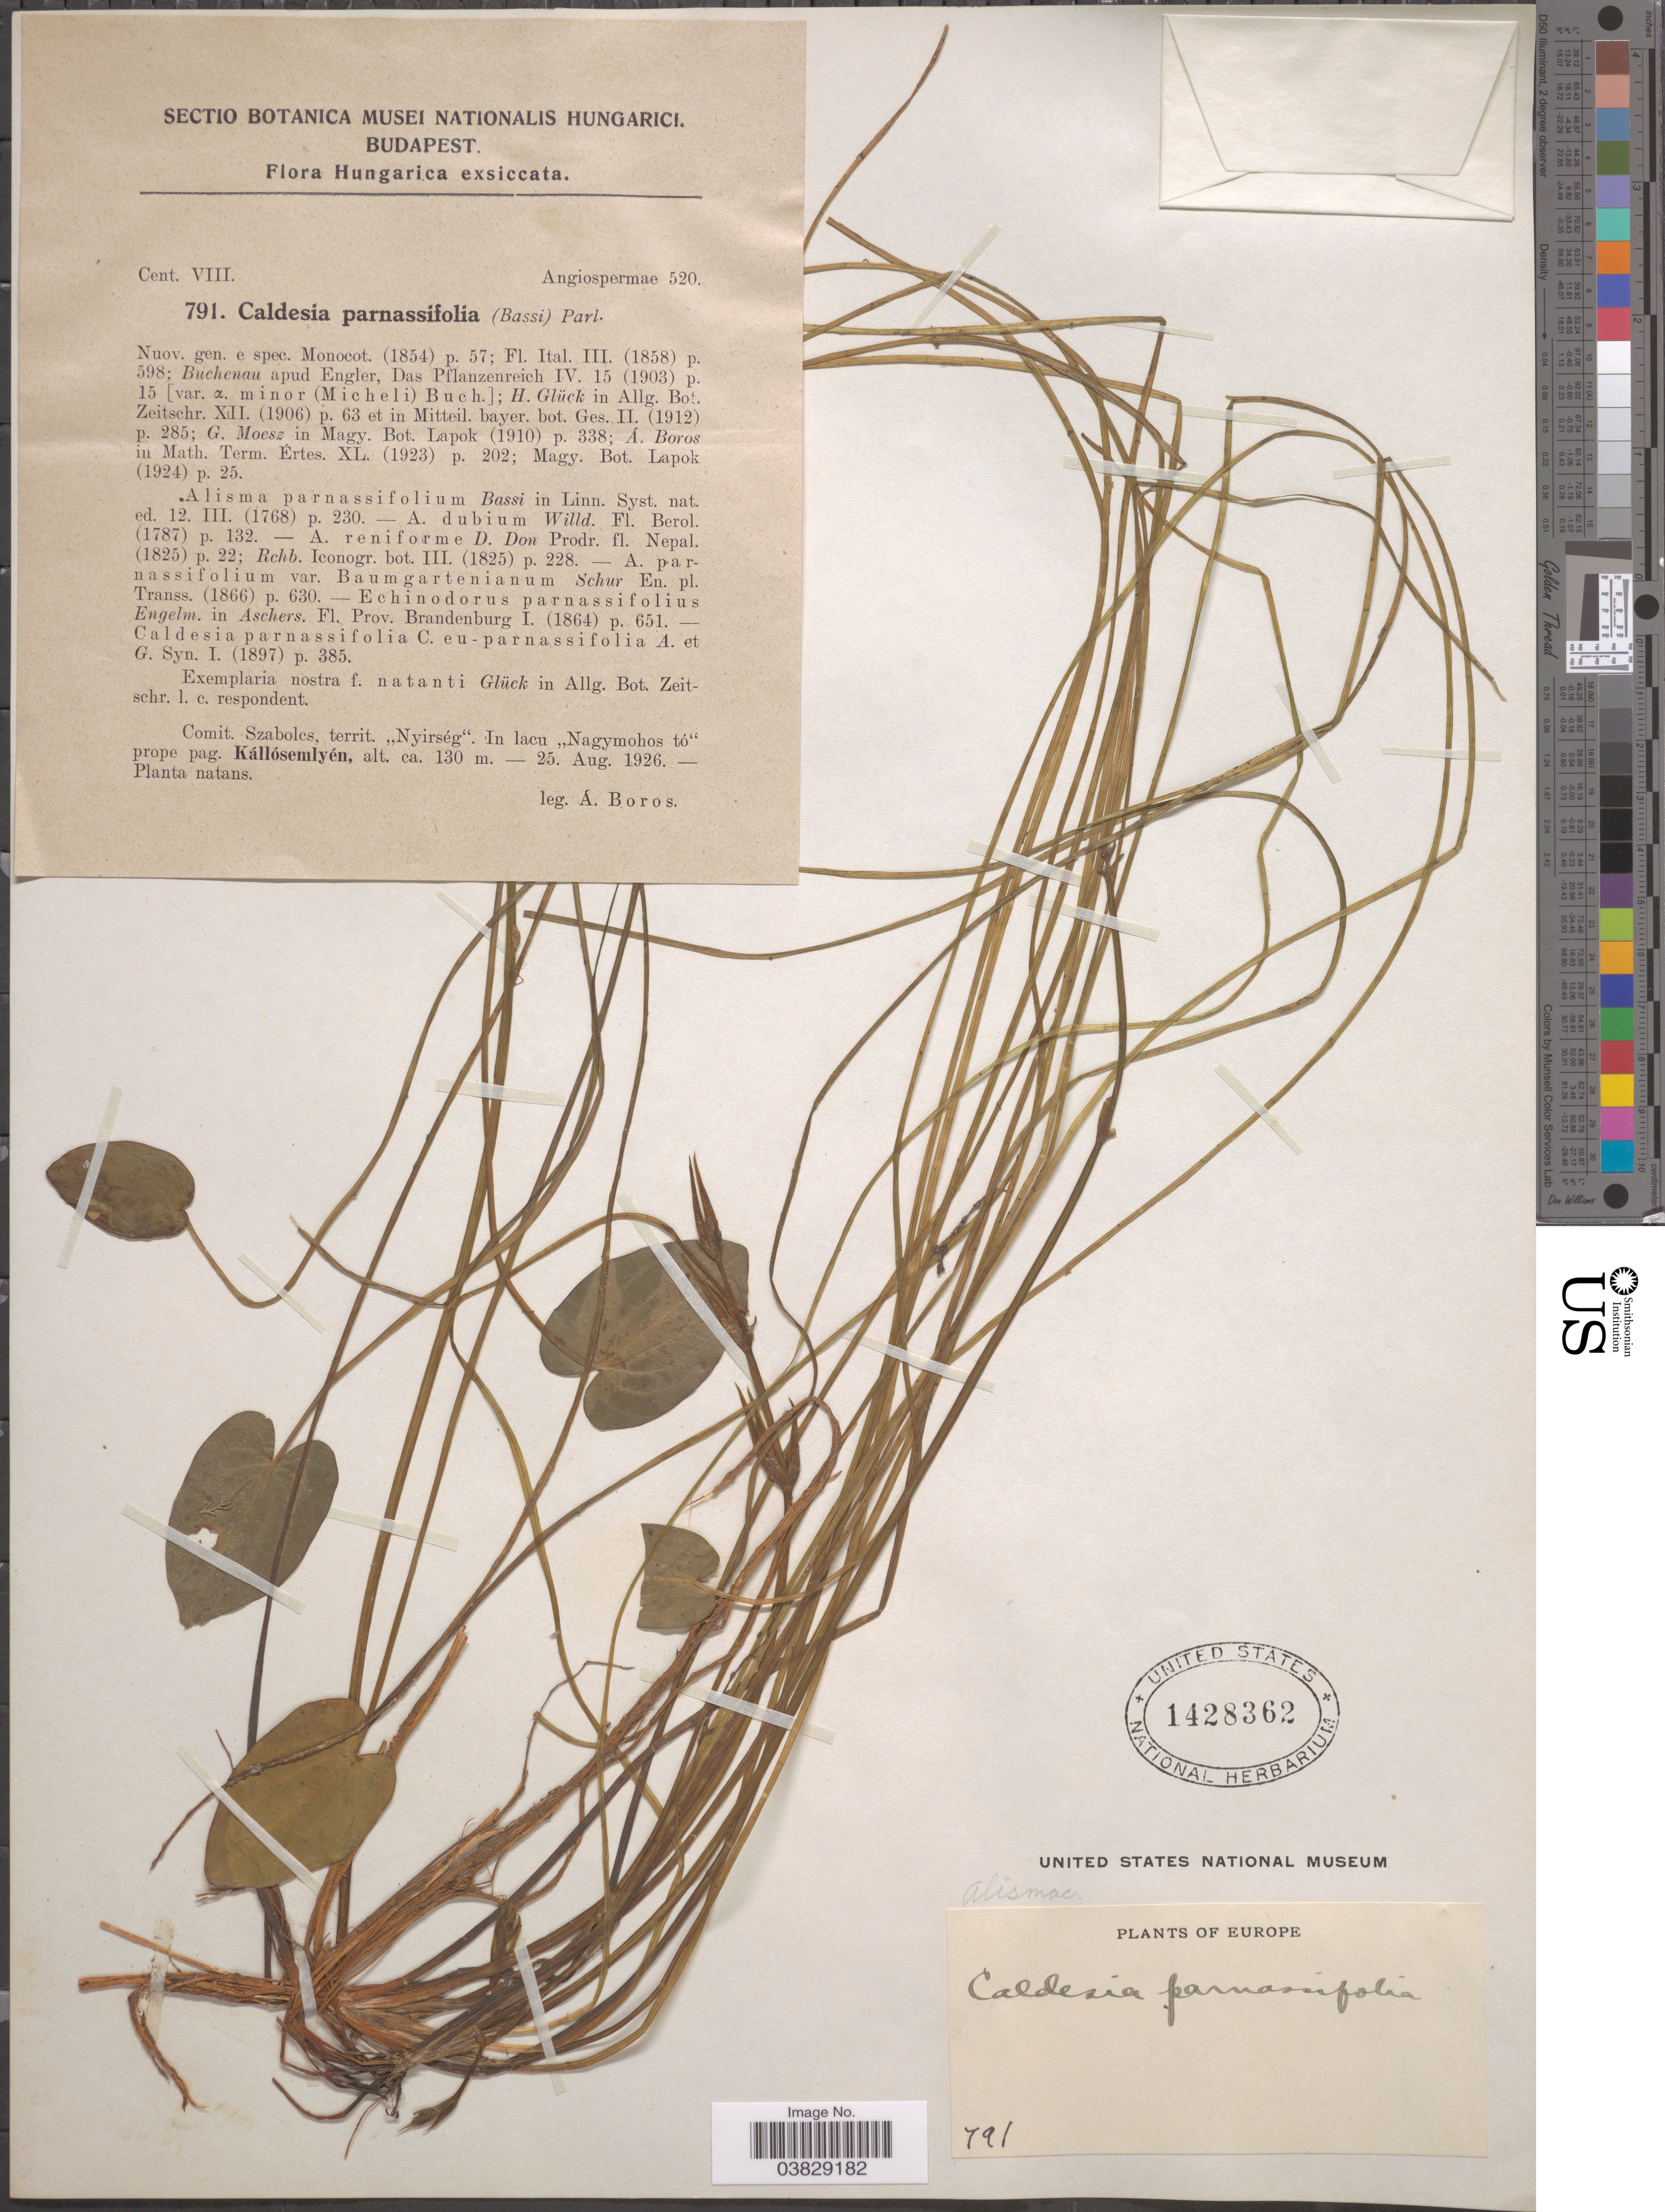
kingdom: Plantae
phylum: Tracheophyta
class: Liliopsida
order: Alismatales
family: Alismataceae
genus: Caldesia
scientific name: Caldesia parnassifolia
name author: (L.) Parl.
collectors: Á. Boros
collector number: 791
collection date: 1926-08-25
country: Hungary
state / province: Budapest, Capital District of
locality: Comit. Szaboles, territ. "Nyirség". In lacu "Nagymohos tó" prope pag. Kállósemlyén.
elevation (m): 130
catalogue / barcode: US 1428362